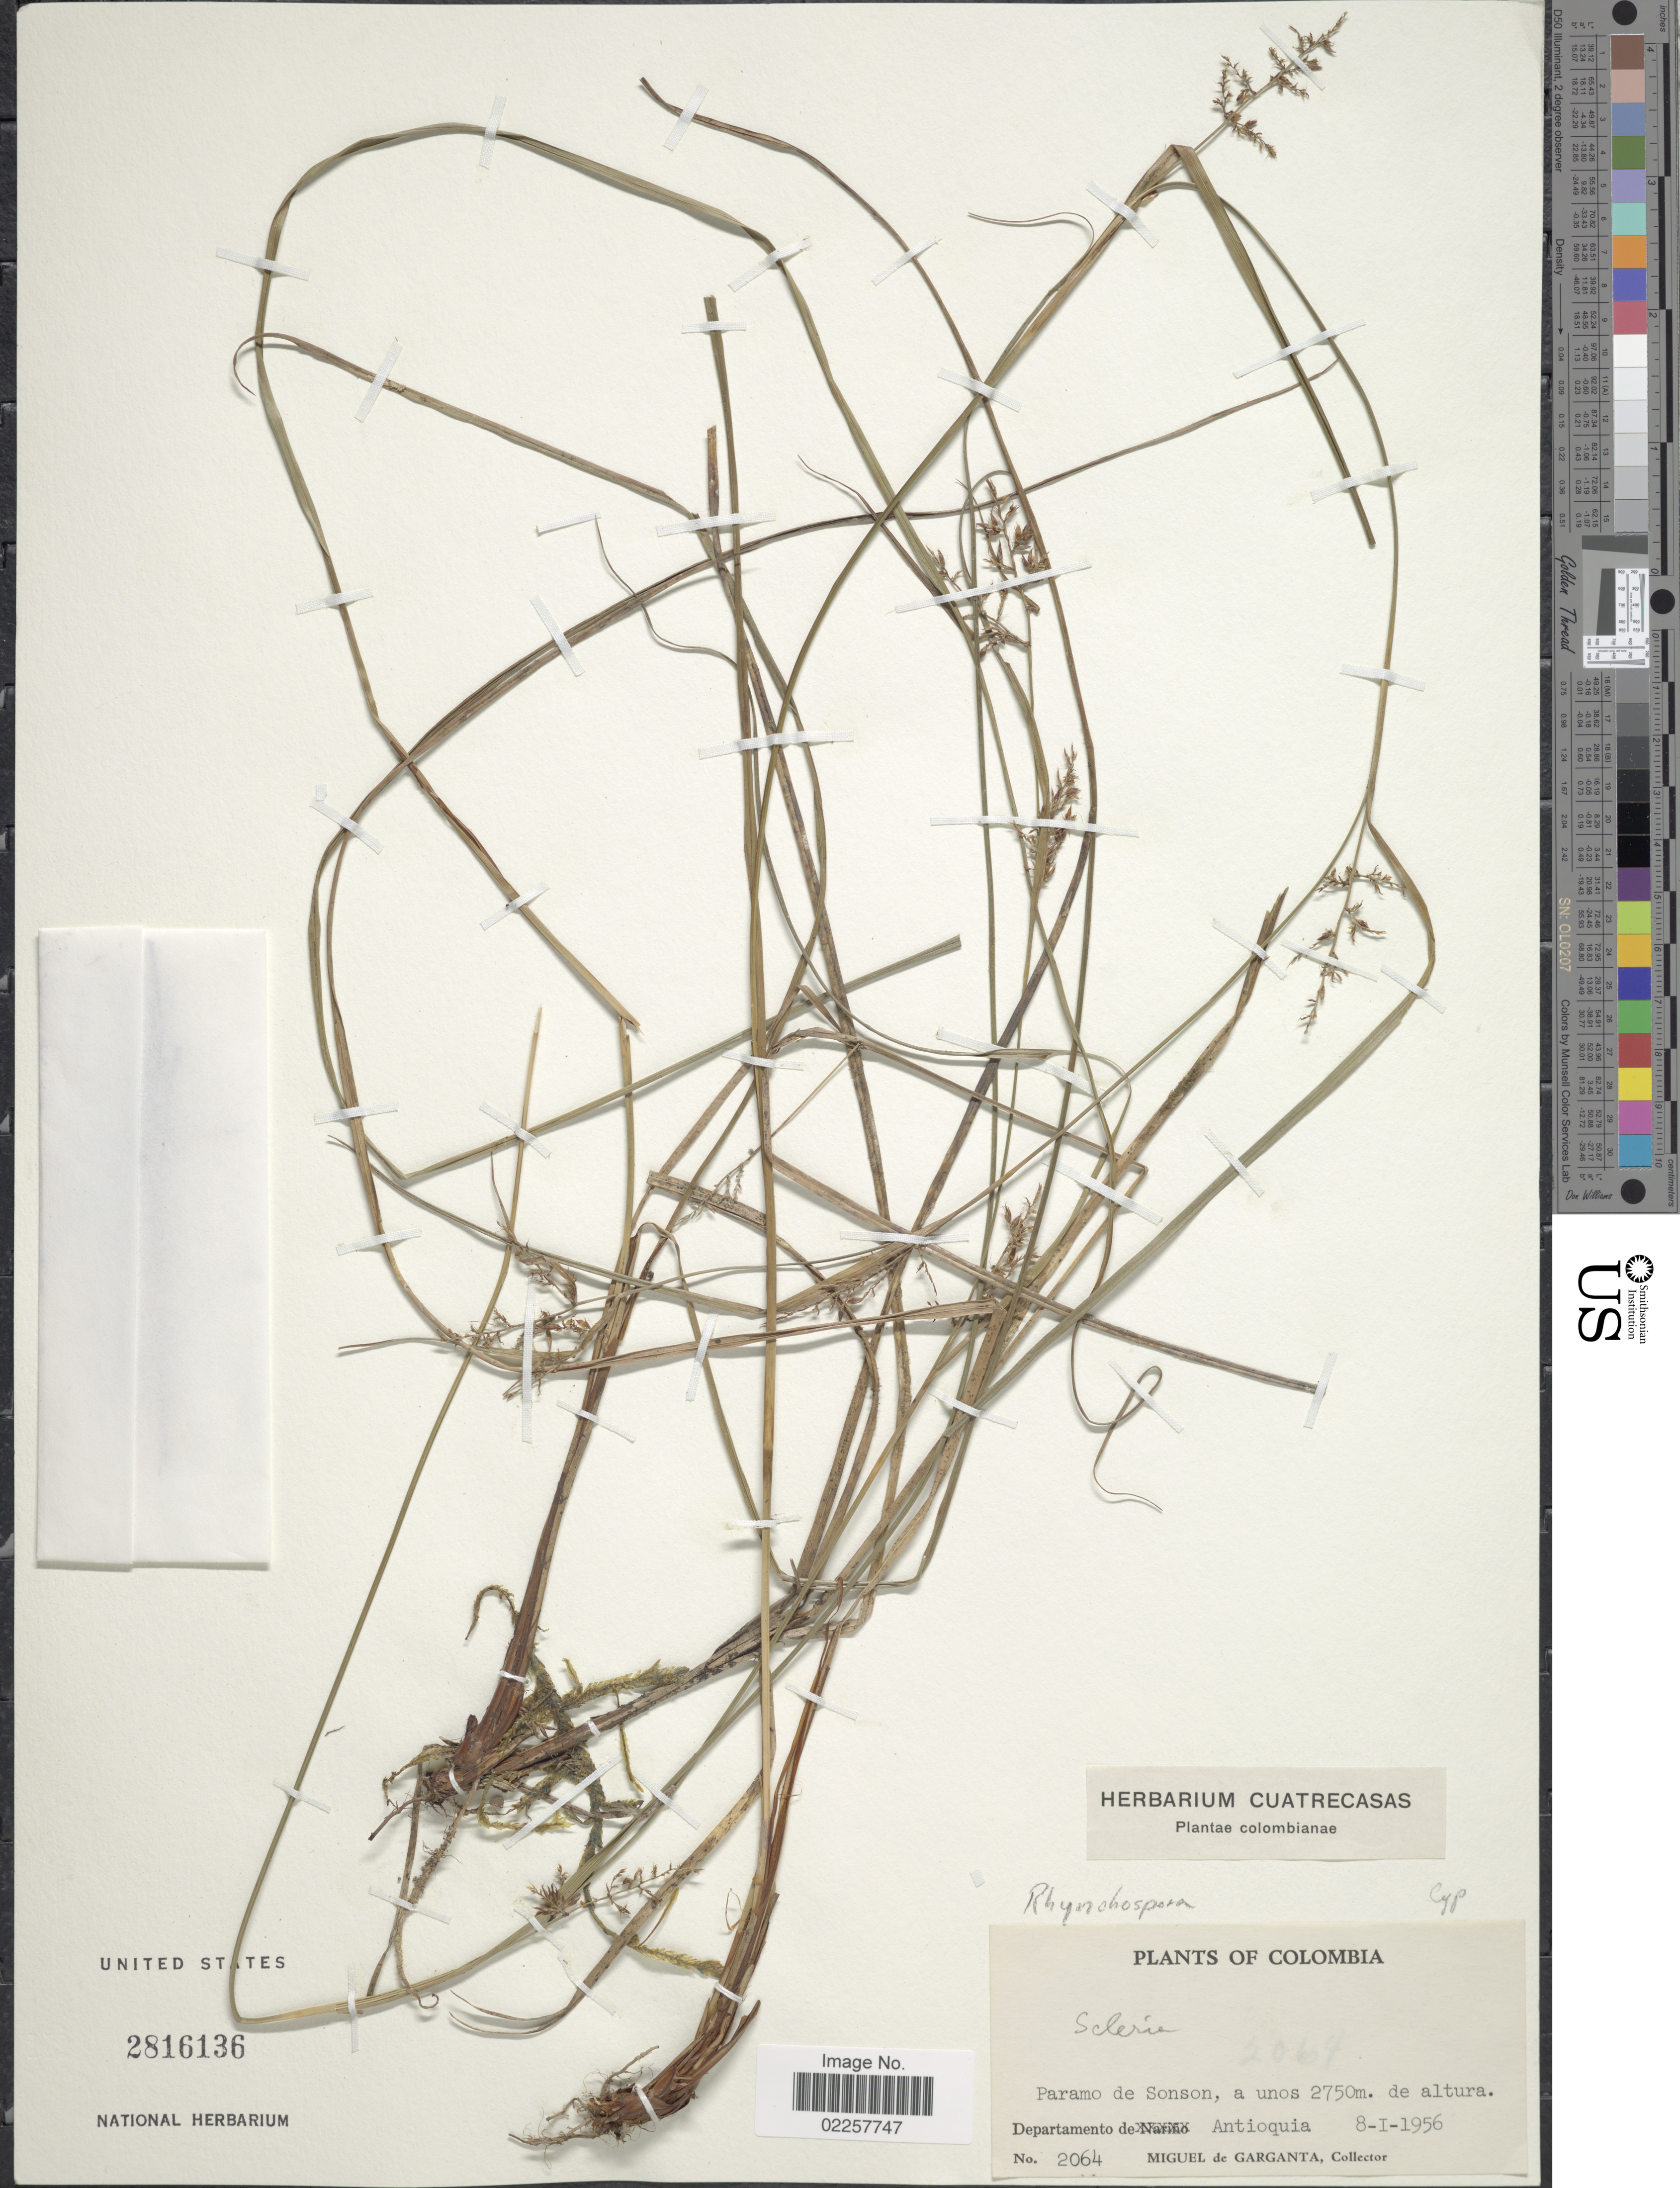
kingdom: Plantae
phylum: Tracheophyta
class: Liliopsida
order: Poales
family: Cyperaceae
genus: Rhynchospora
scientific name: Rhynchospora sp.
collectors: M. Garganta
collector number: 2064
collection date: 1956-01-08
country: Colombia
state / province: Antioquia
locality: Paramo de Sonson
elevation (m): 2750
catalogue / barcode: US 2816136